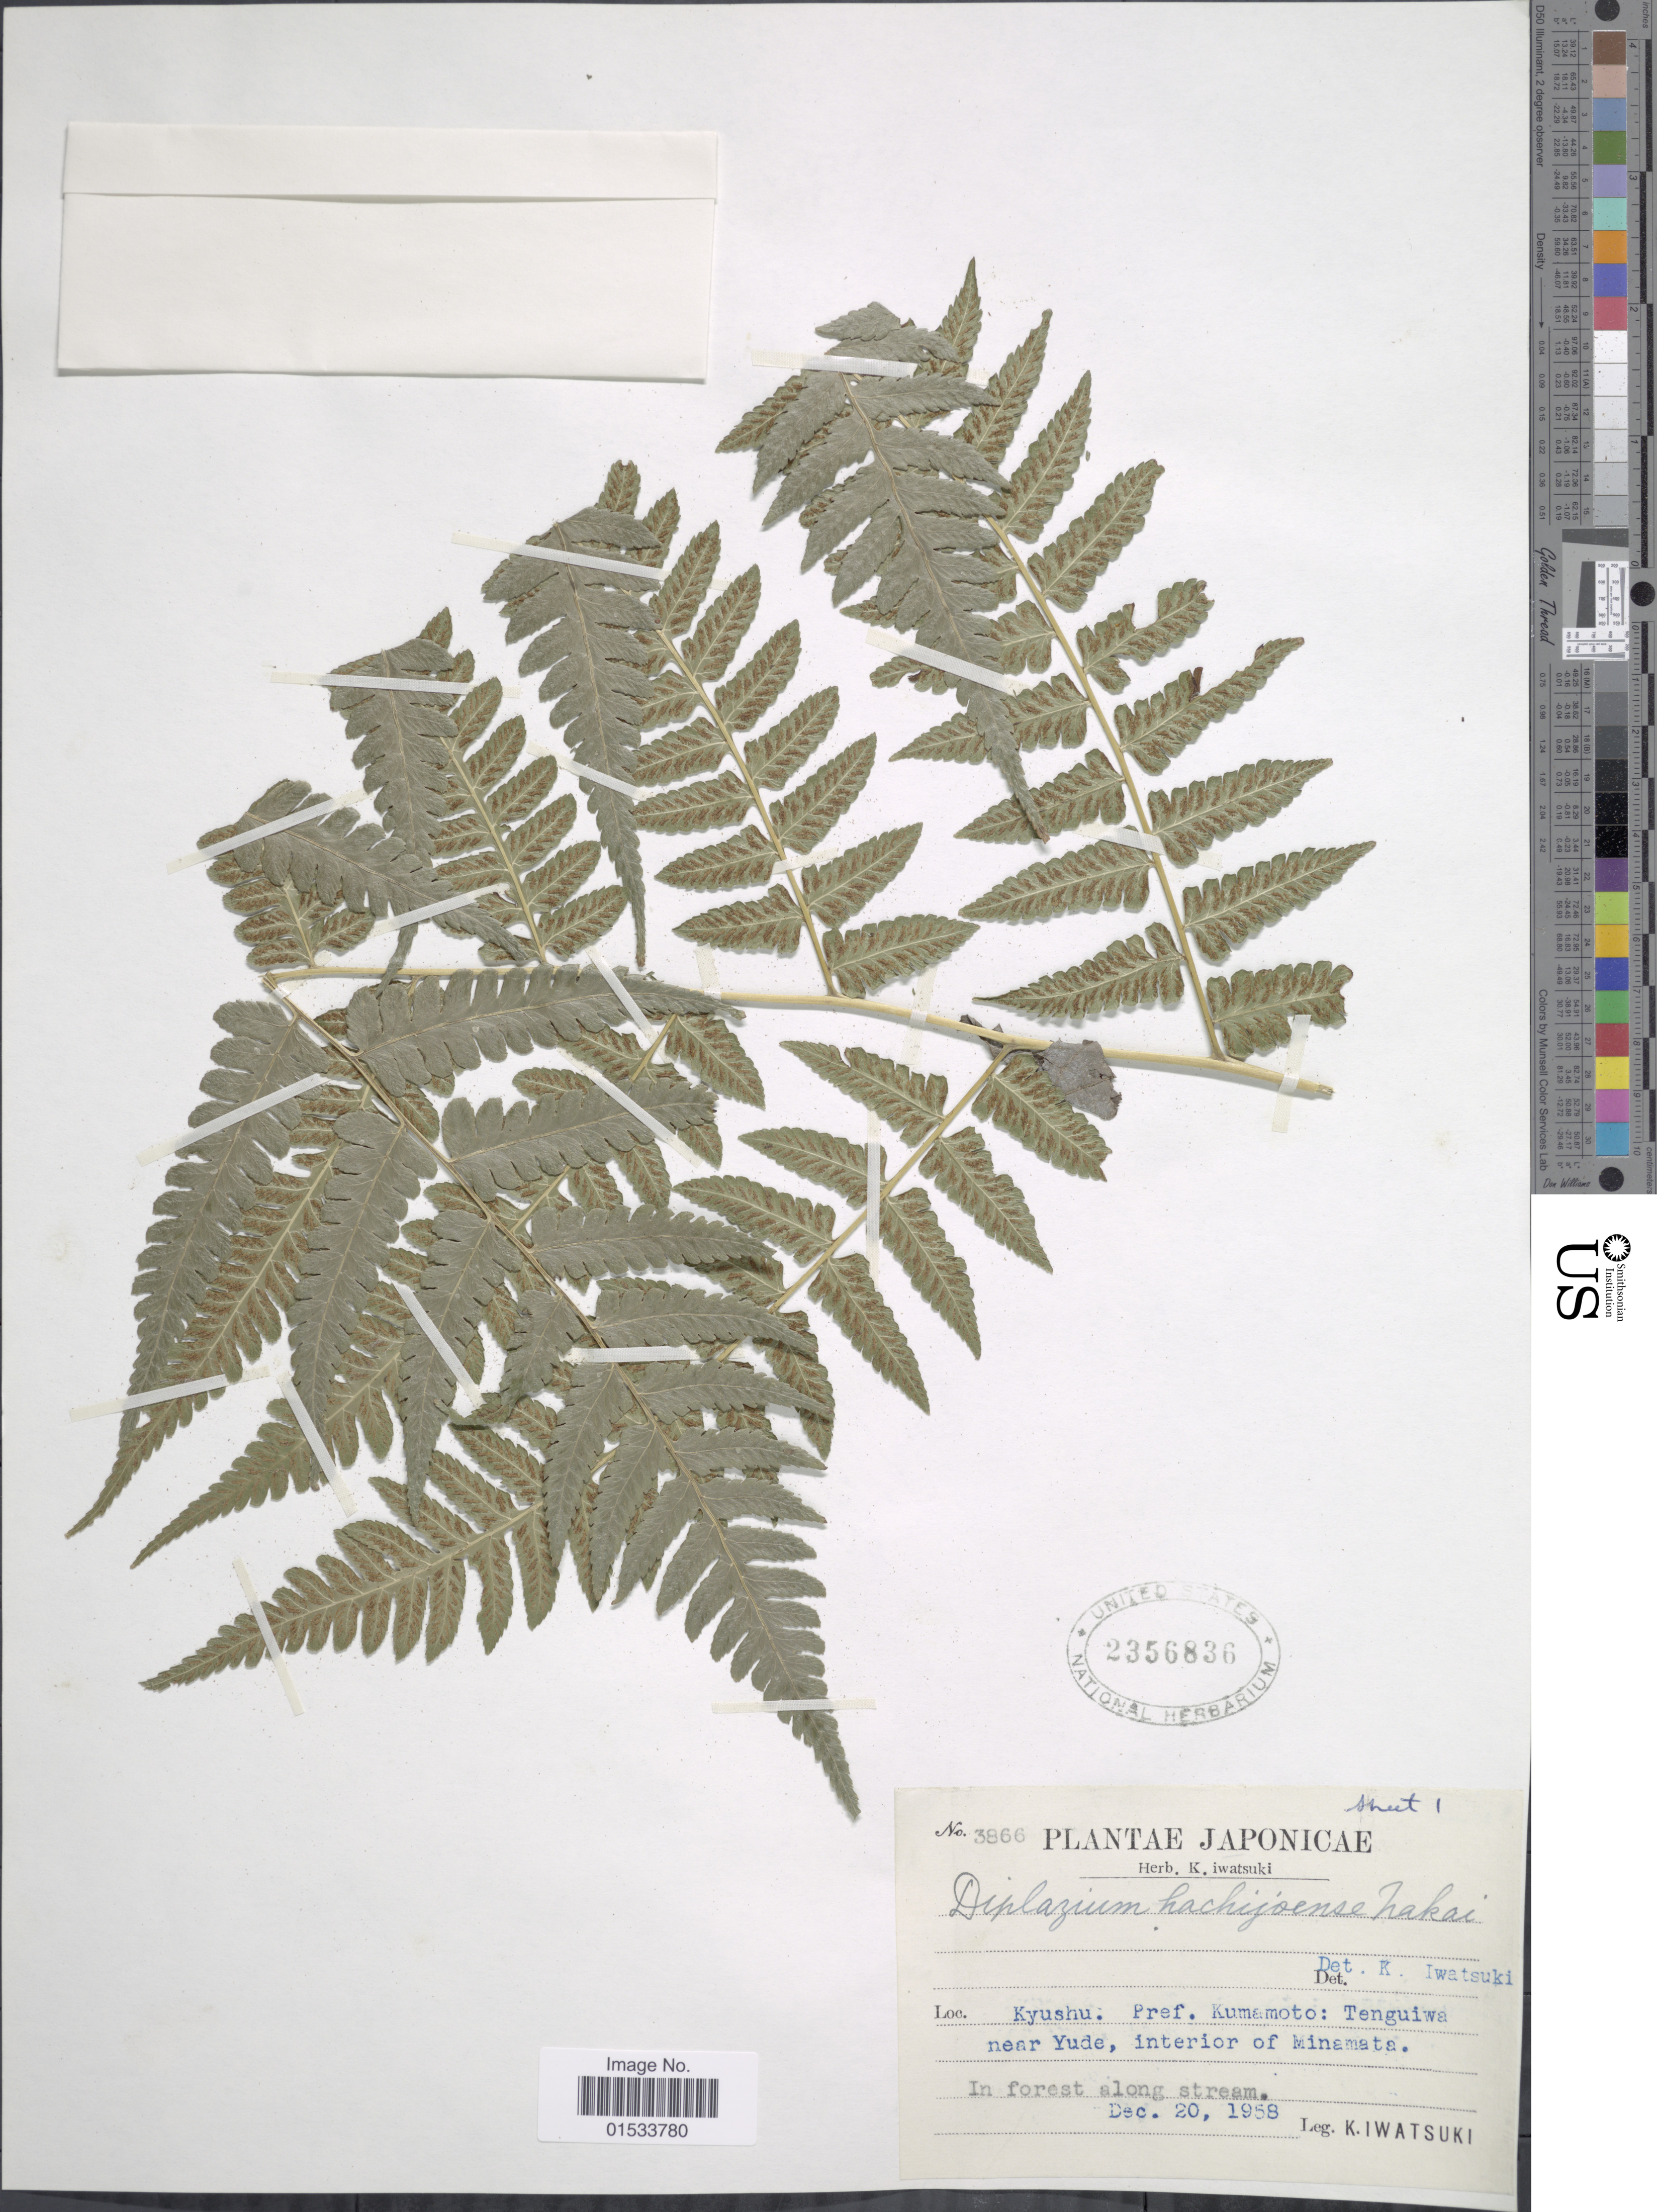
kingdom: Plantae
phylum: Tracheophyta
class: Polypodiopsida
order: Polypodiales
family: Athyriaceae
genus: Diplazium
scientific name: Diplazium hachijoense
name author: Nakai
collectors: K. Iwatsuki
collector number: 3866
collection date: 1958-12-20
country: Japan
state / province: Kumamoto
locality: Kyushu: Pref. Kumamoto: Tenguiwa near Yude, interior of Minamata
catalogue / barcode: US 2356836